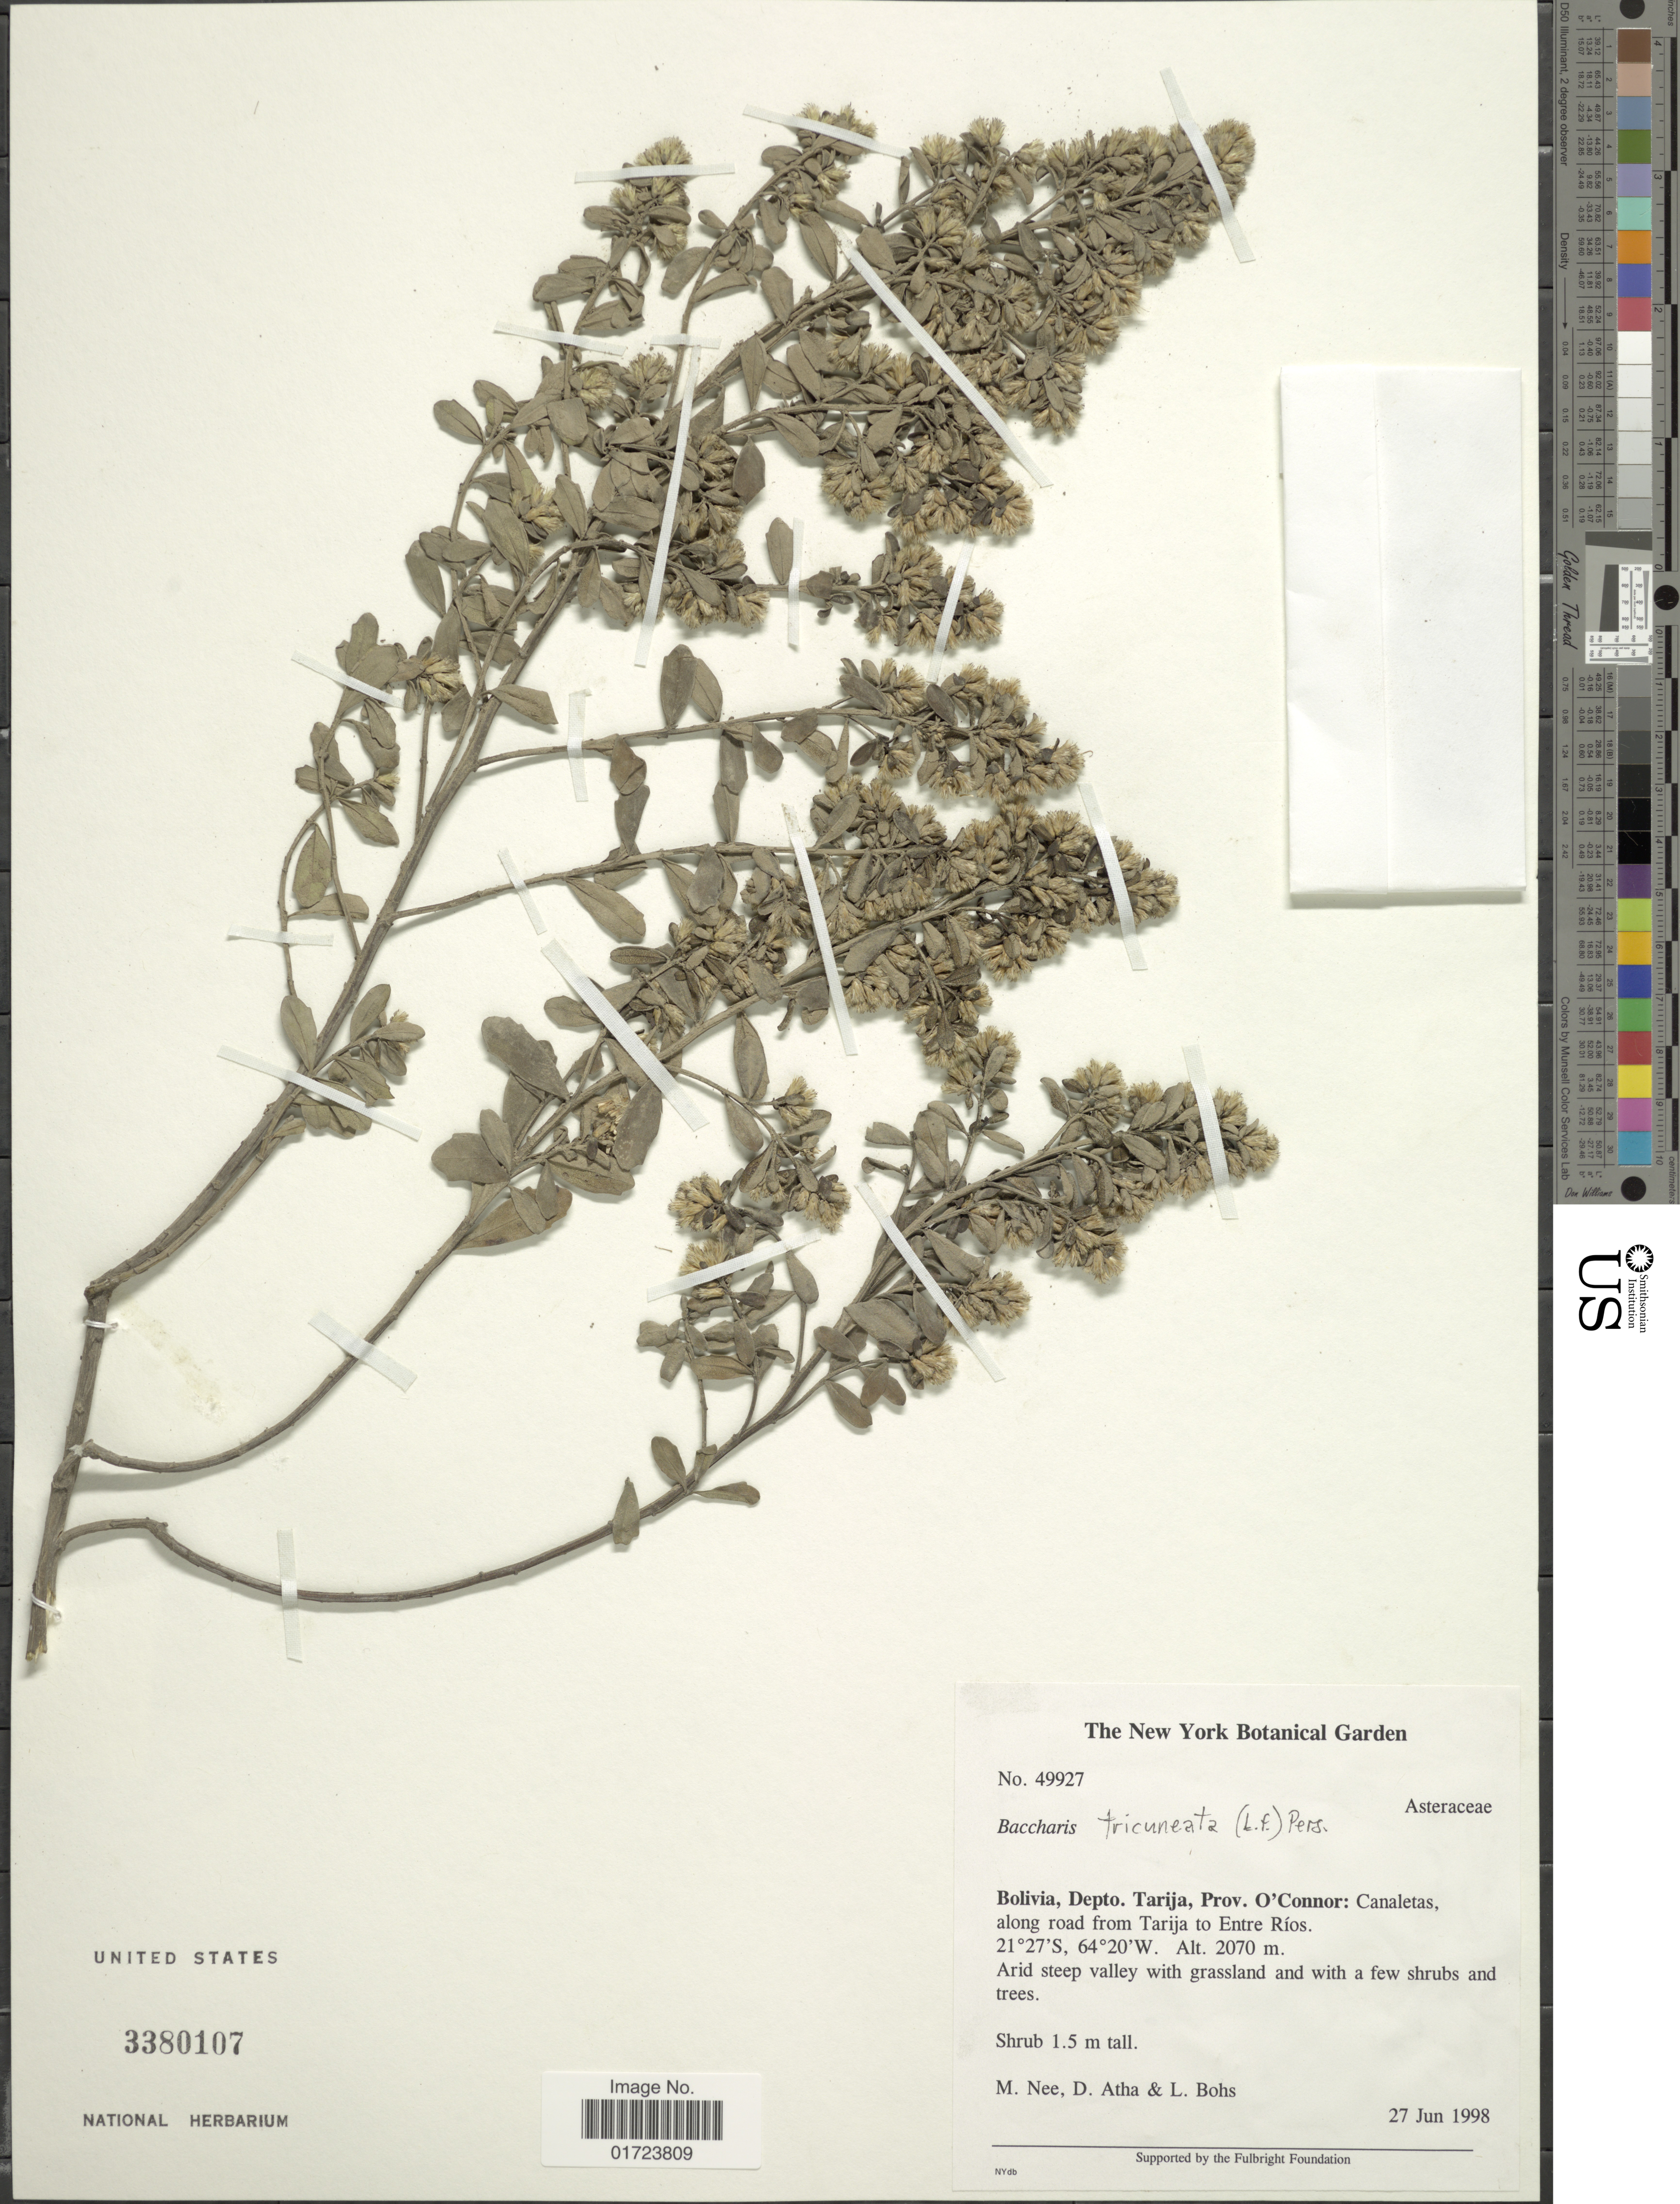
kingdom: Plantae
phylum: Tracheophyta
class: Magnoliopsida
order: Asterales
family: Asteraceae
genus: Baccharis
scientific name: Baccharis tricuneata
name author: (L. f.) Pers.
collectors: M. Nee, D. Atha & L. A. Bohs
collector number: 49927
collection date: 1998-06-27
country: Bolivia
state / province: Tarija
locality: Bolivia, Depto. Tarija, Prov. de O'Connor: Canaletas along road from Tarija to Entre Rios.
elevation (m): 2070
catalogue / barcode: US 3380107